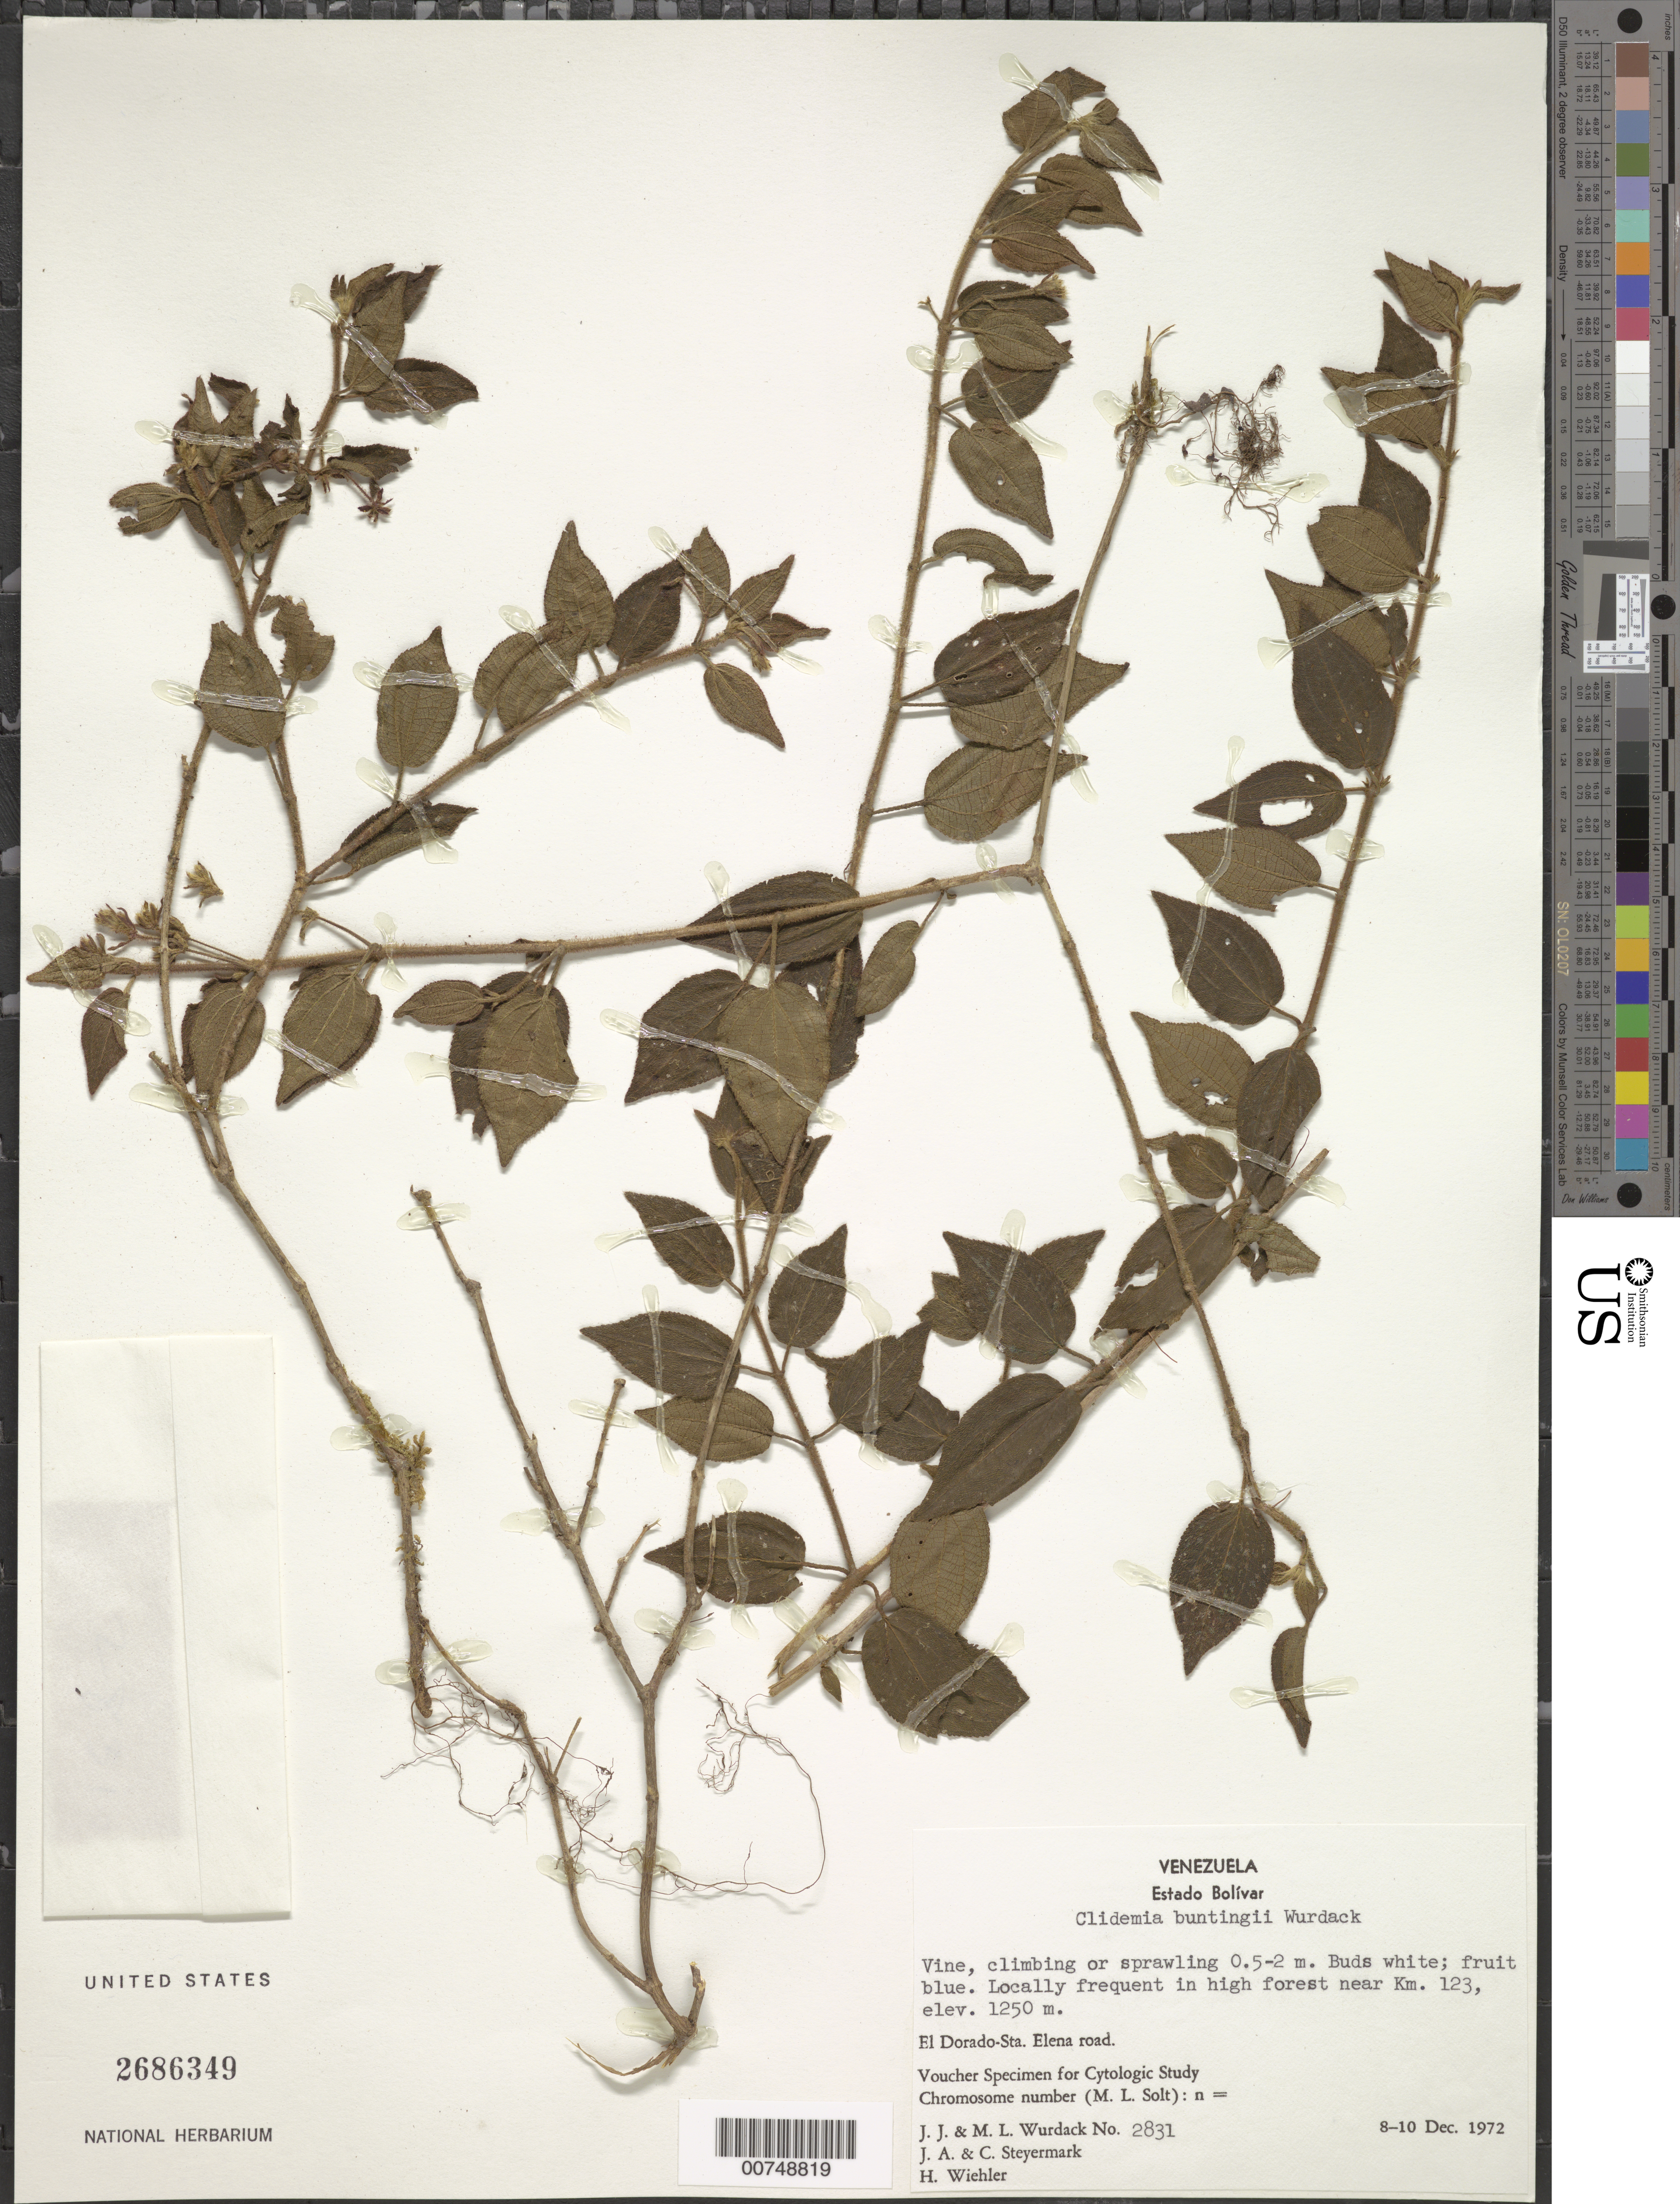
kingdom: Plantae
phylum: Tracheophyta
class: Magnoliopsida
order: Myrtales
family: Melastomataceae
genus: Clidemia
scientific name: Clidemia buntingii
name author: Wurdack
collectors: J. J. Wurdack, M. L. Wurdack, J. Steyermark & C. Steyermark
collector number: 2831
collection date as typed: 8-Dec-72 to 10-Dec-72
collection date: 1972-12-08/1972-12-10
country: Venezuela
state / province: Bolívar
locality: El Dorado to Sta. Elena road, km 123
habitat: High forest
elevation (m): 1250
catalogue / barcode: US 2686349